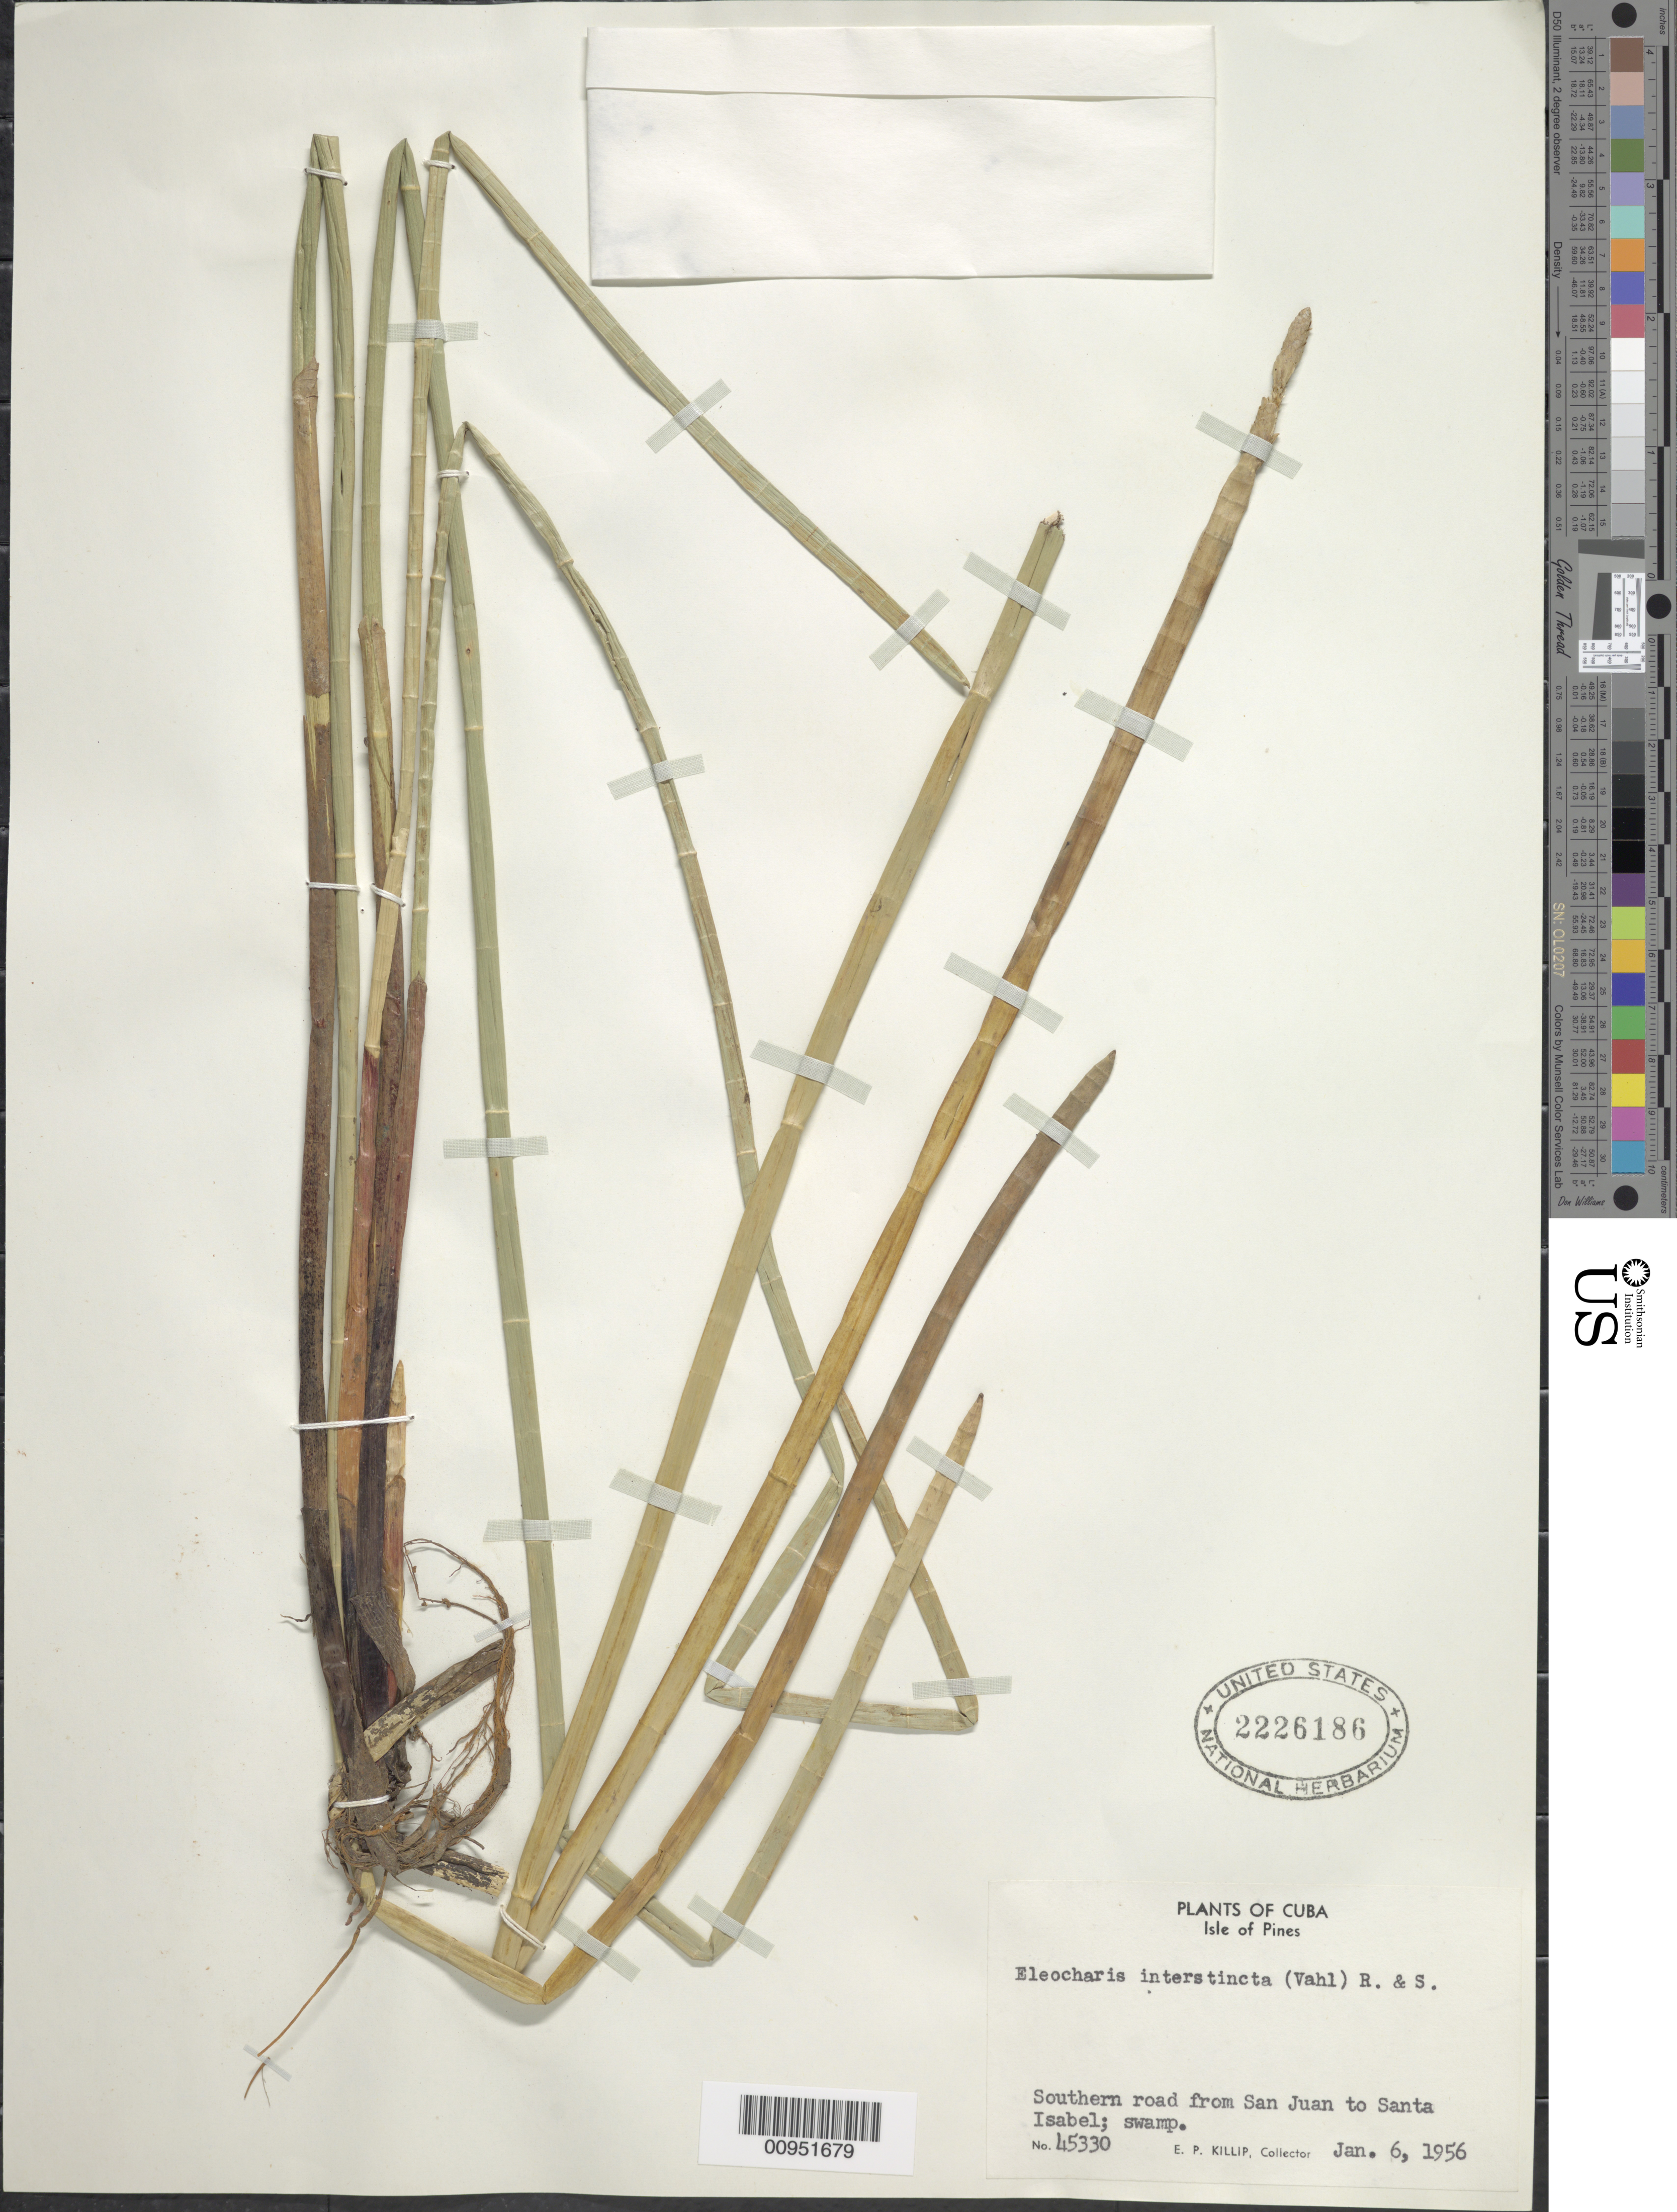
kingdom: Plantae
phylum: Tracheophyta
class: Liliopsida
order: Poales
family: Cyperaceae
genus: Eleocharis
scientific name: Eleocharis interstincta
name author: (Vahl) Roem. & Schult.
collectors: E. P. Killip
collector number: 45330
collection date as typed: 06 Jan 1956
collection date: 1956-01-06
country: Cuba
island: Isla de la Juventud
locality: Southern road from San Juan to Santa Isabel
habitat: Swamp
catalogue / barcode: US 2226186